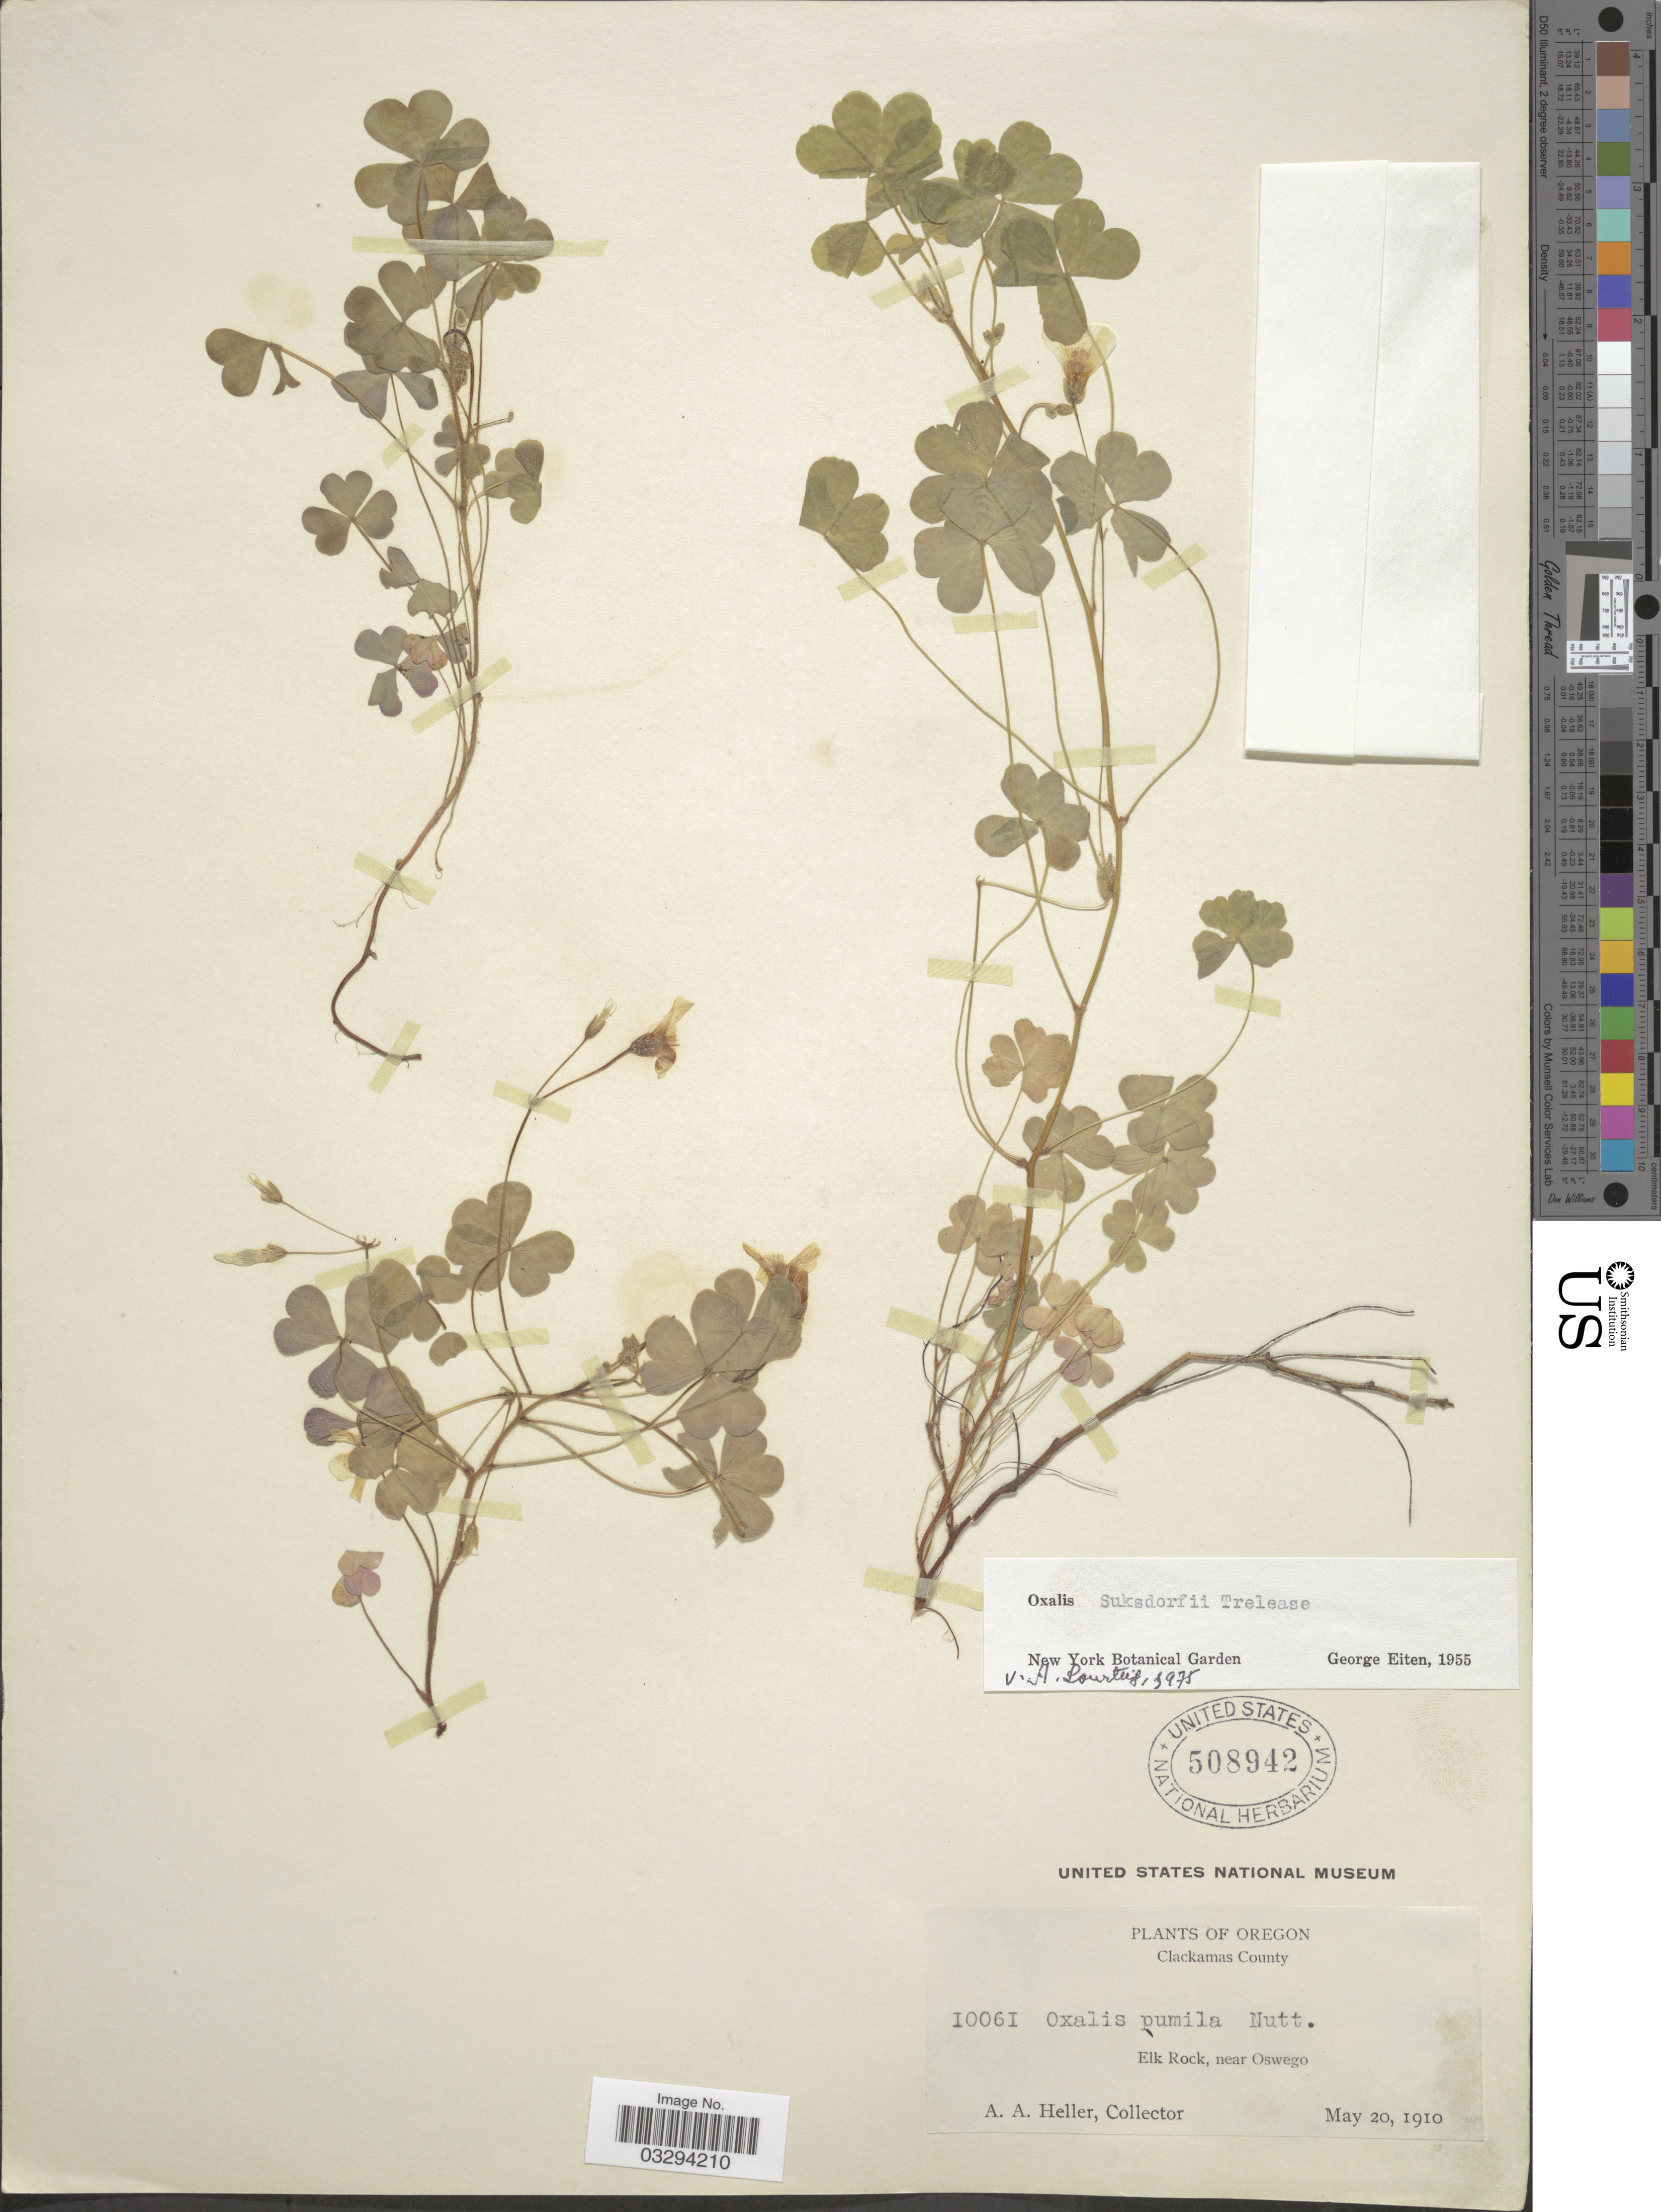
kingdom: Plantae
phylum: Tracheophyta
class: Magnoliopsida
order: Oxalidales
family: Oxalidaceae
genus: Oxalis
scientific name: Oxalis suksdorfii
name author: Trel.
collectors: A. A. Heller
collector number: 10061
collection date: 1910-05-20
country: United States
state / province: Oregon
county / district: Clackamas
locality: Clackamas County. Elk Rock, near Oswego.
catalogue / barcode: US 508942